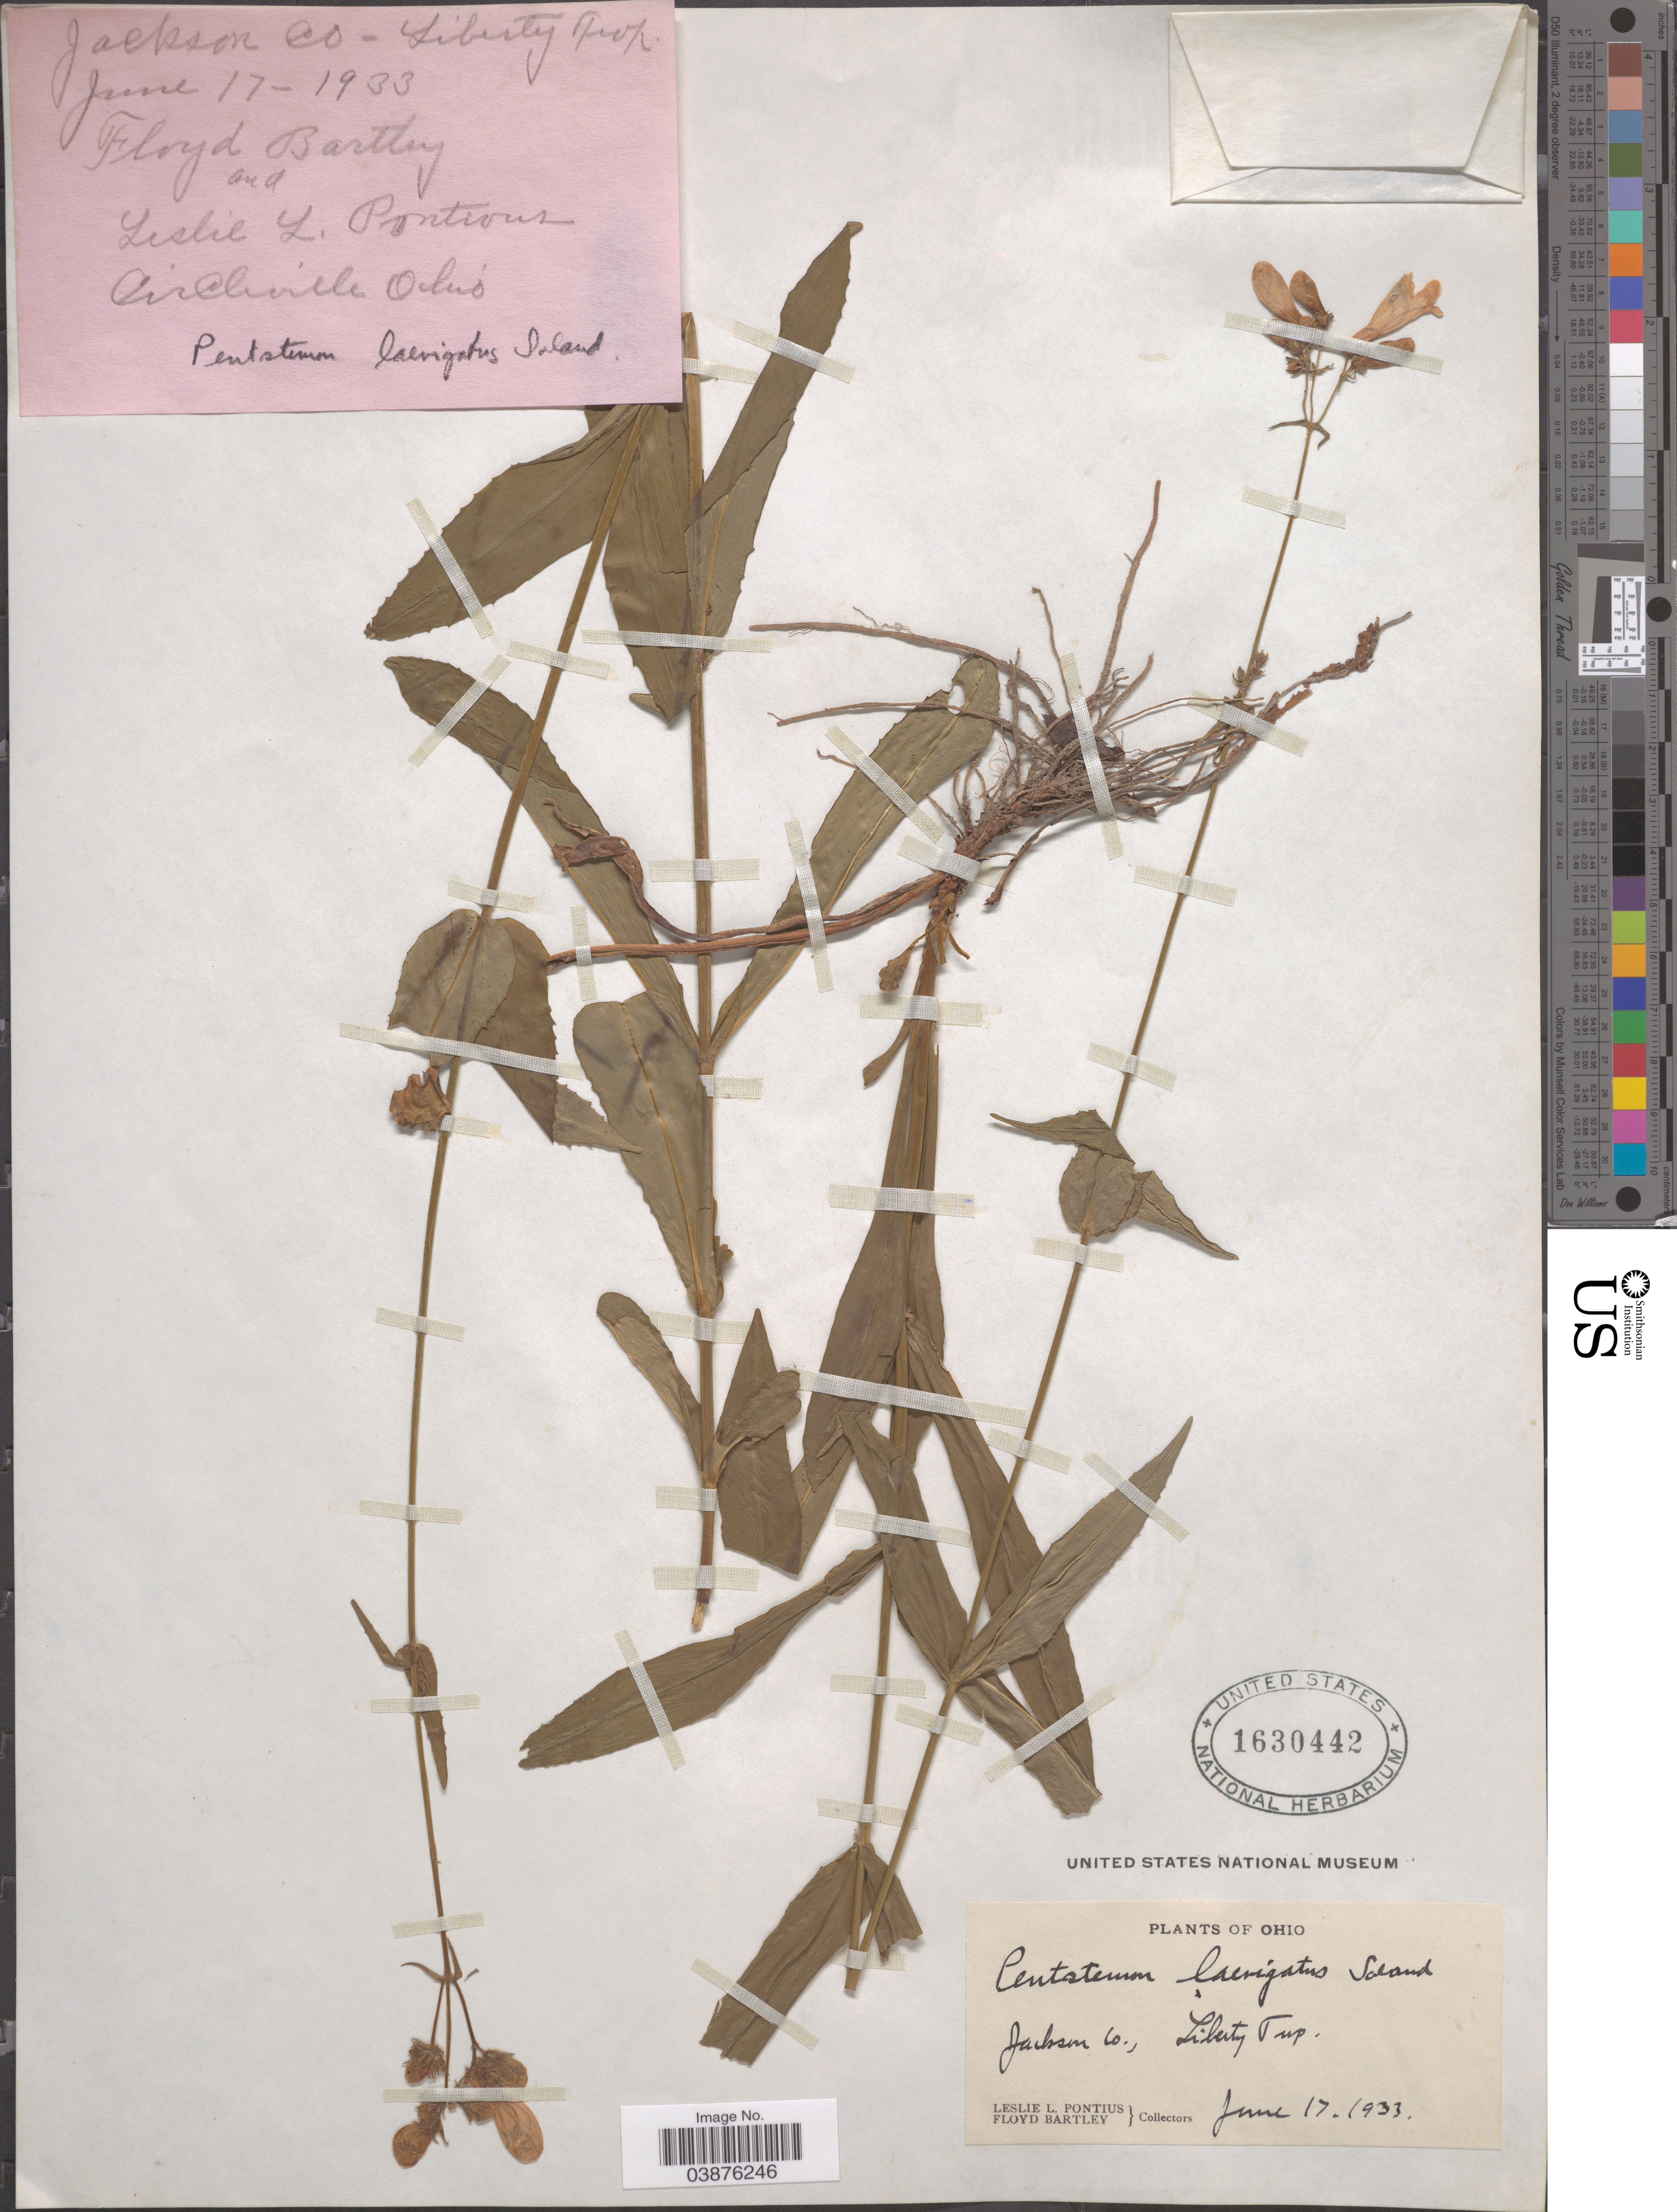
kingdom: Plantae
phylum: Tracheophyta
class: Magnoliopsida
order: Lamiales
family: Plantaginaceae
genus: Penstemon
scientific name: Penstemon laevigatus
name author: Aiton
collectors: L. Pontius & F. Bartley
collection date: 1933-06-17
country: United States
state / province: Ohio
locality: Jackson Co., Liberty Twp.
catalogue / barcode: US 1630442